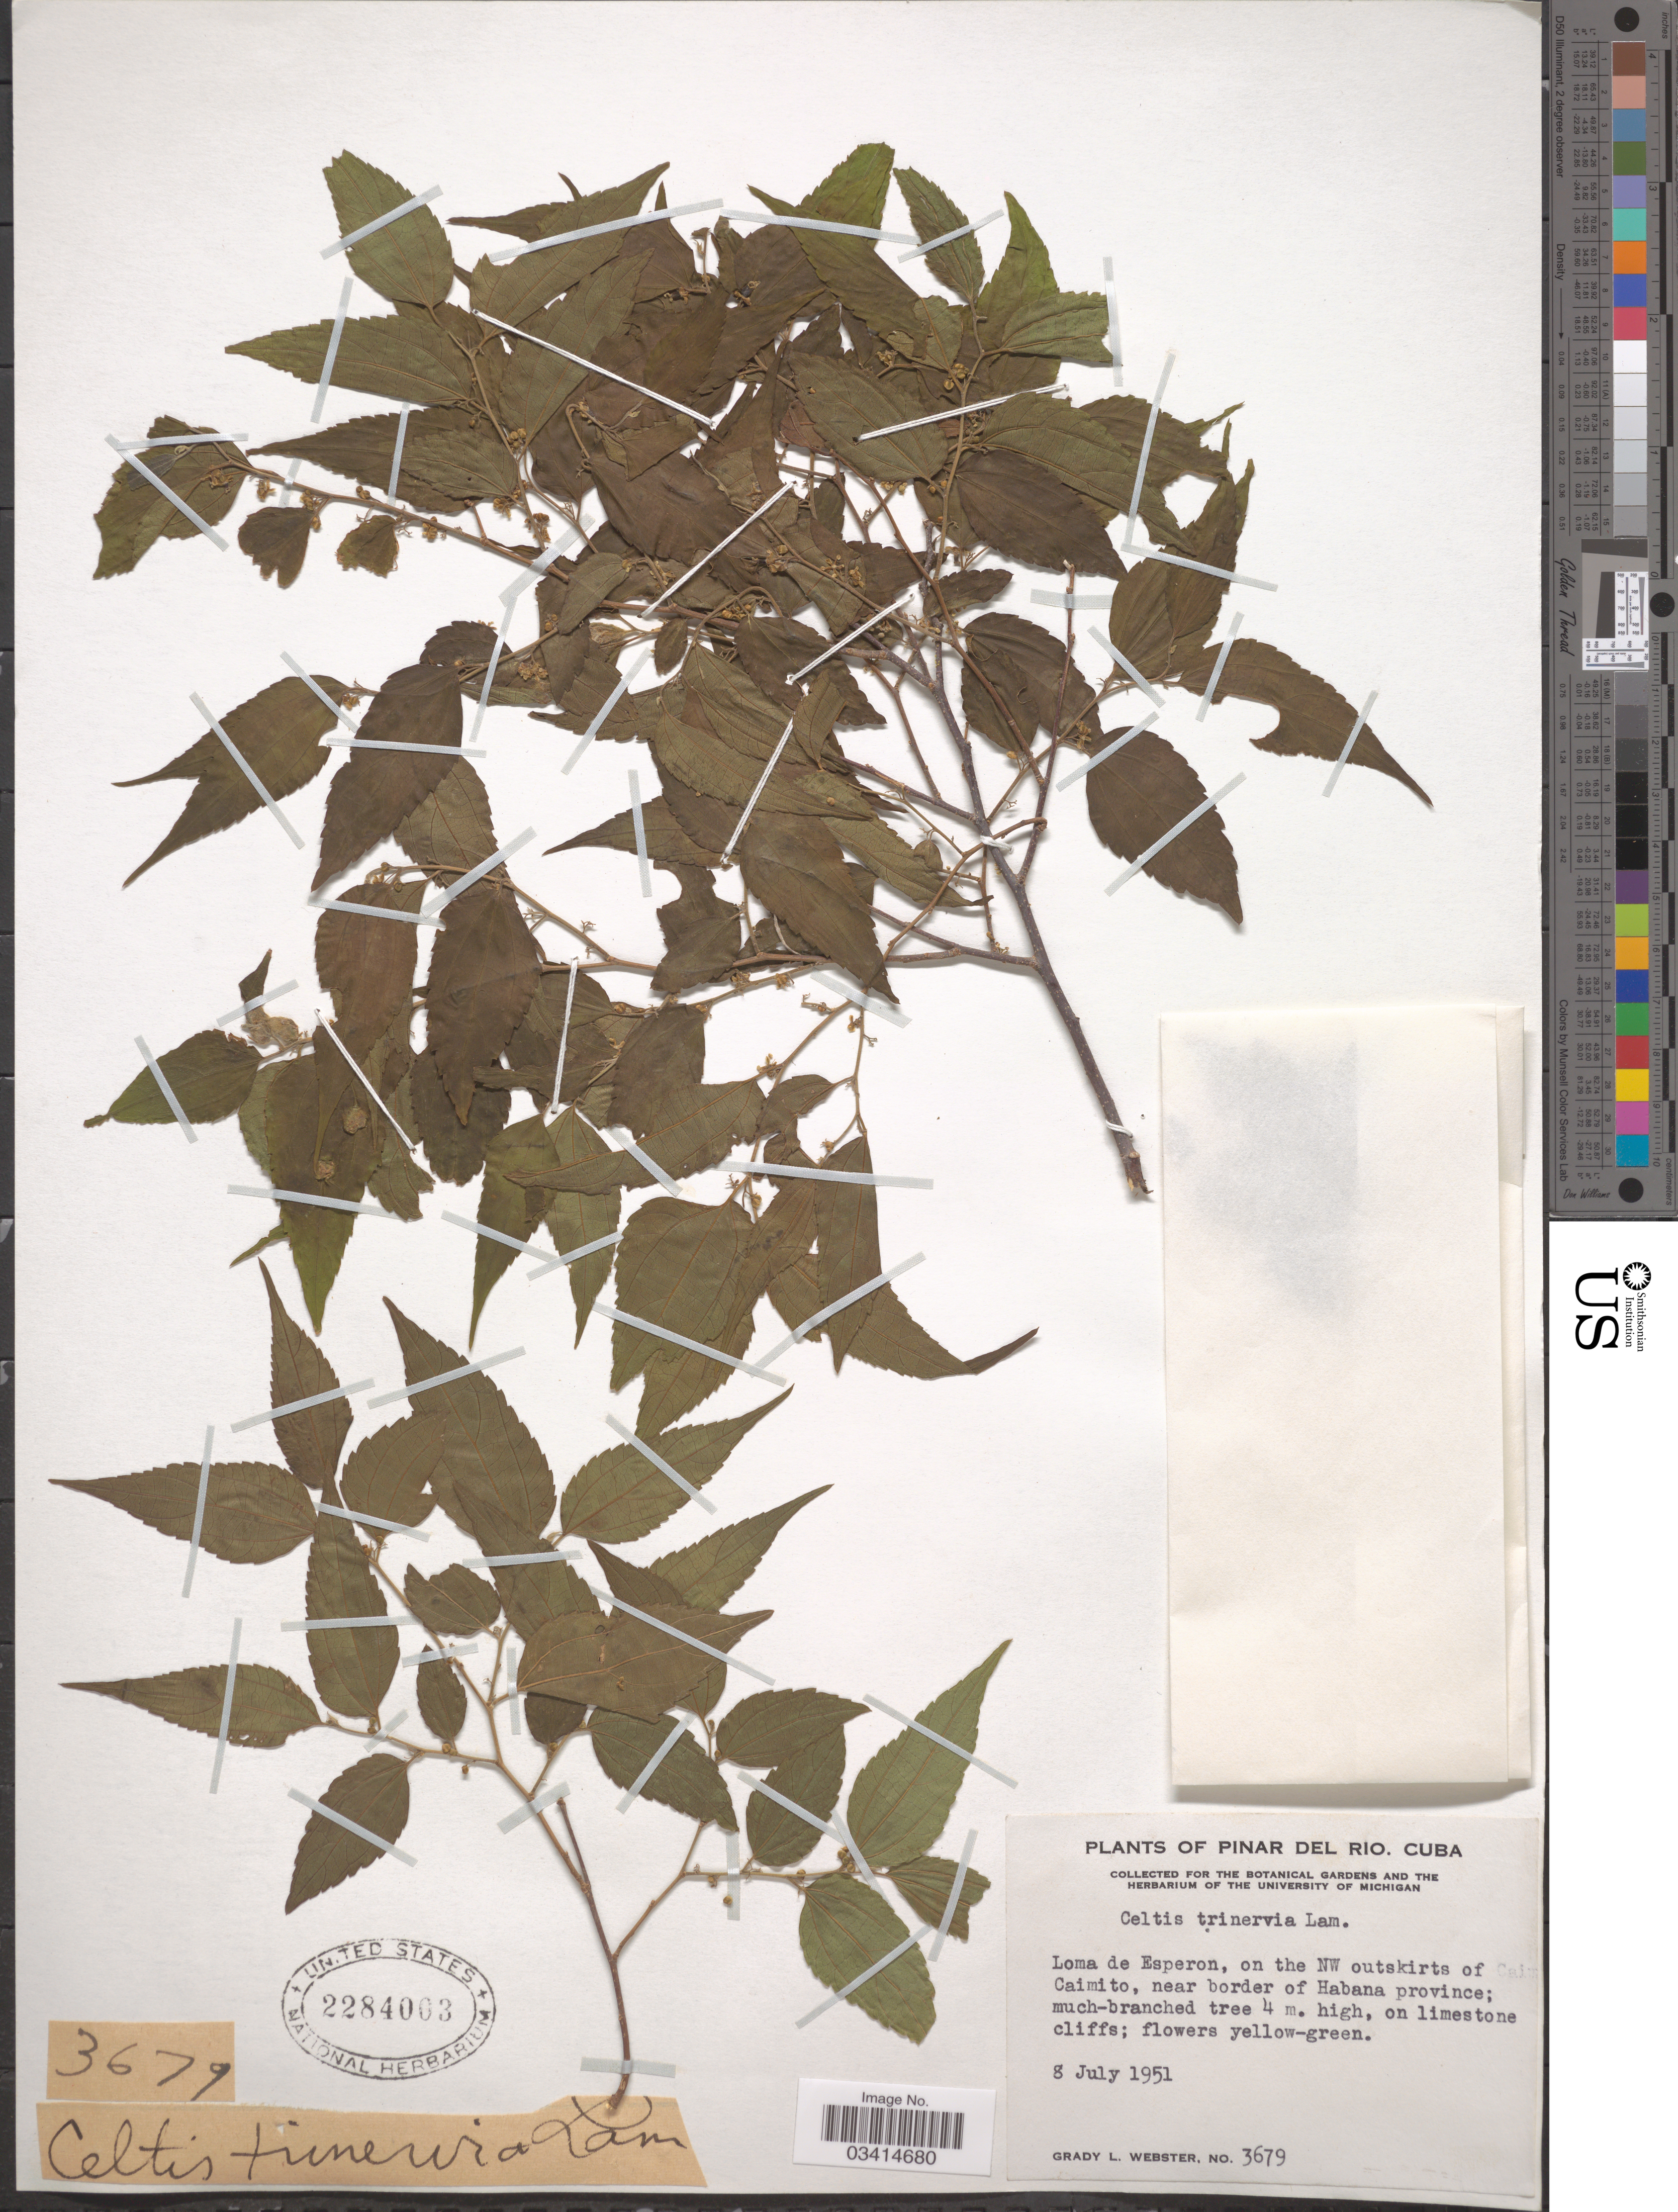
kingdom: Plantae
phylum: Tracheophyta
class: Magnoliopsida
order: Rosales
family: Cannabaceae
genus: Celtis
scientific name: Celtis trinervia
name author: Lam.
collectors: G. L. Webster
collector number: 3679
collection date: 1951-07-08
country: Cuba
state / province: Pinar del Río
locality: Loma de Esperon, on the NW outskirts of Caimito, near border of Habana province.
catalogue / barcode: US 2284003